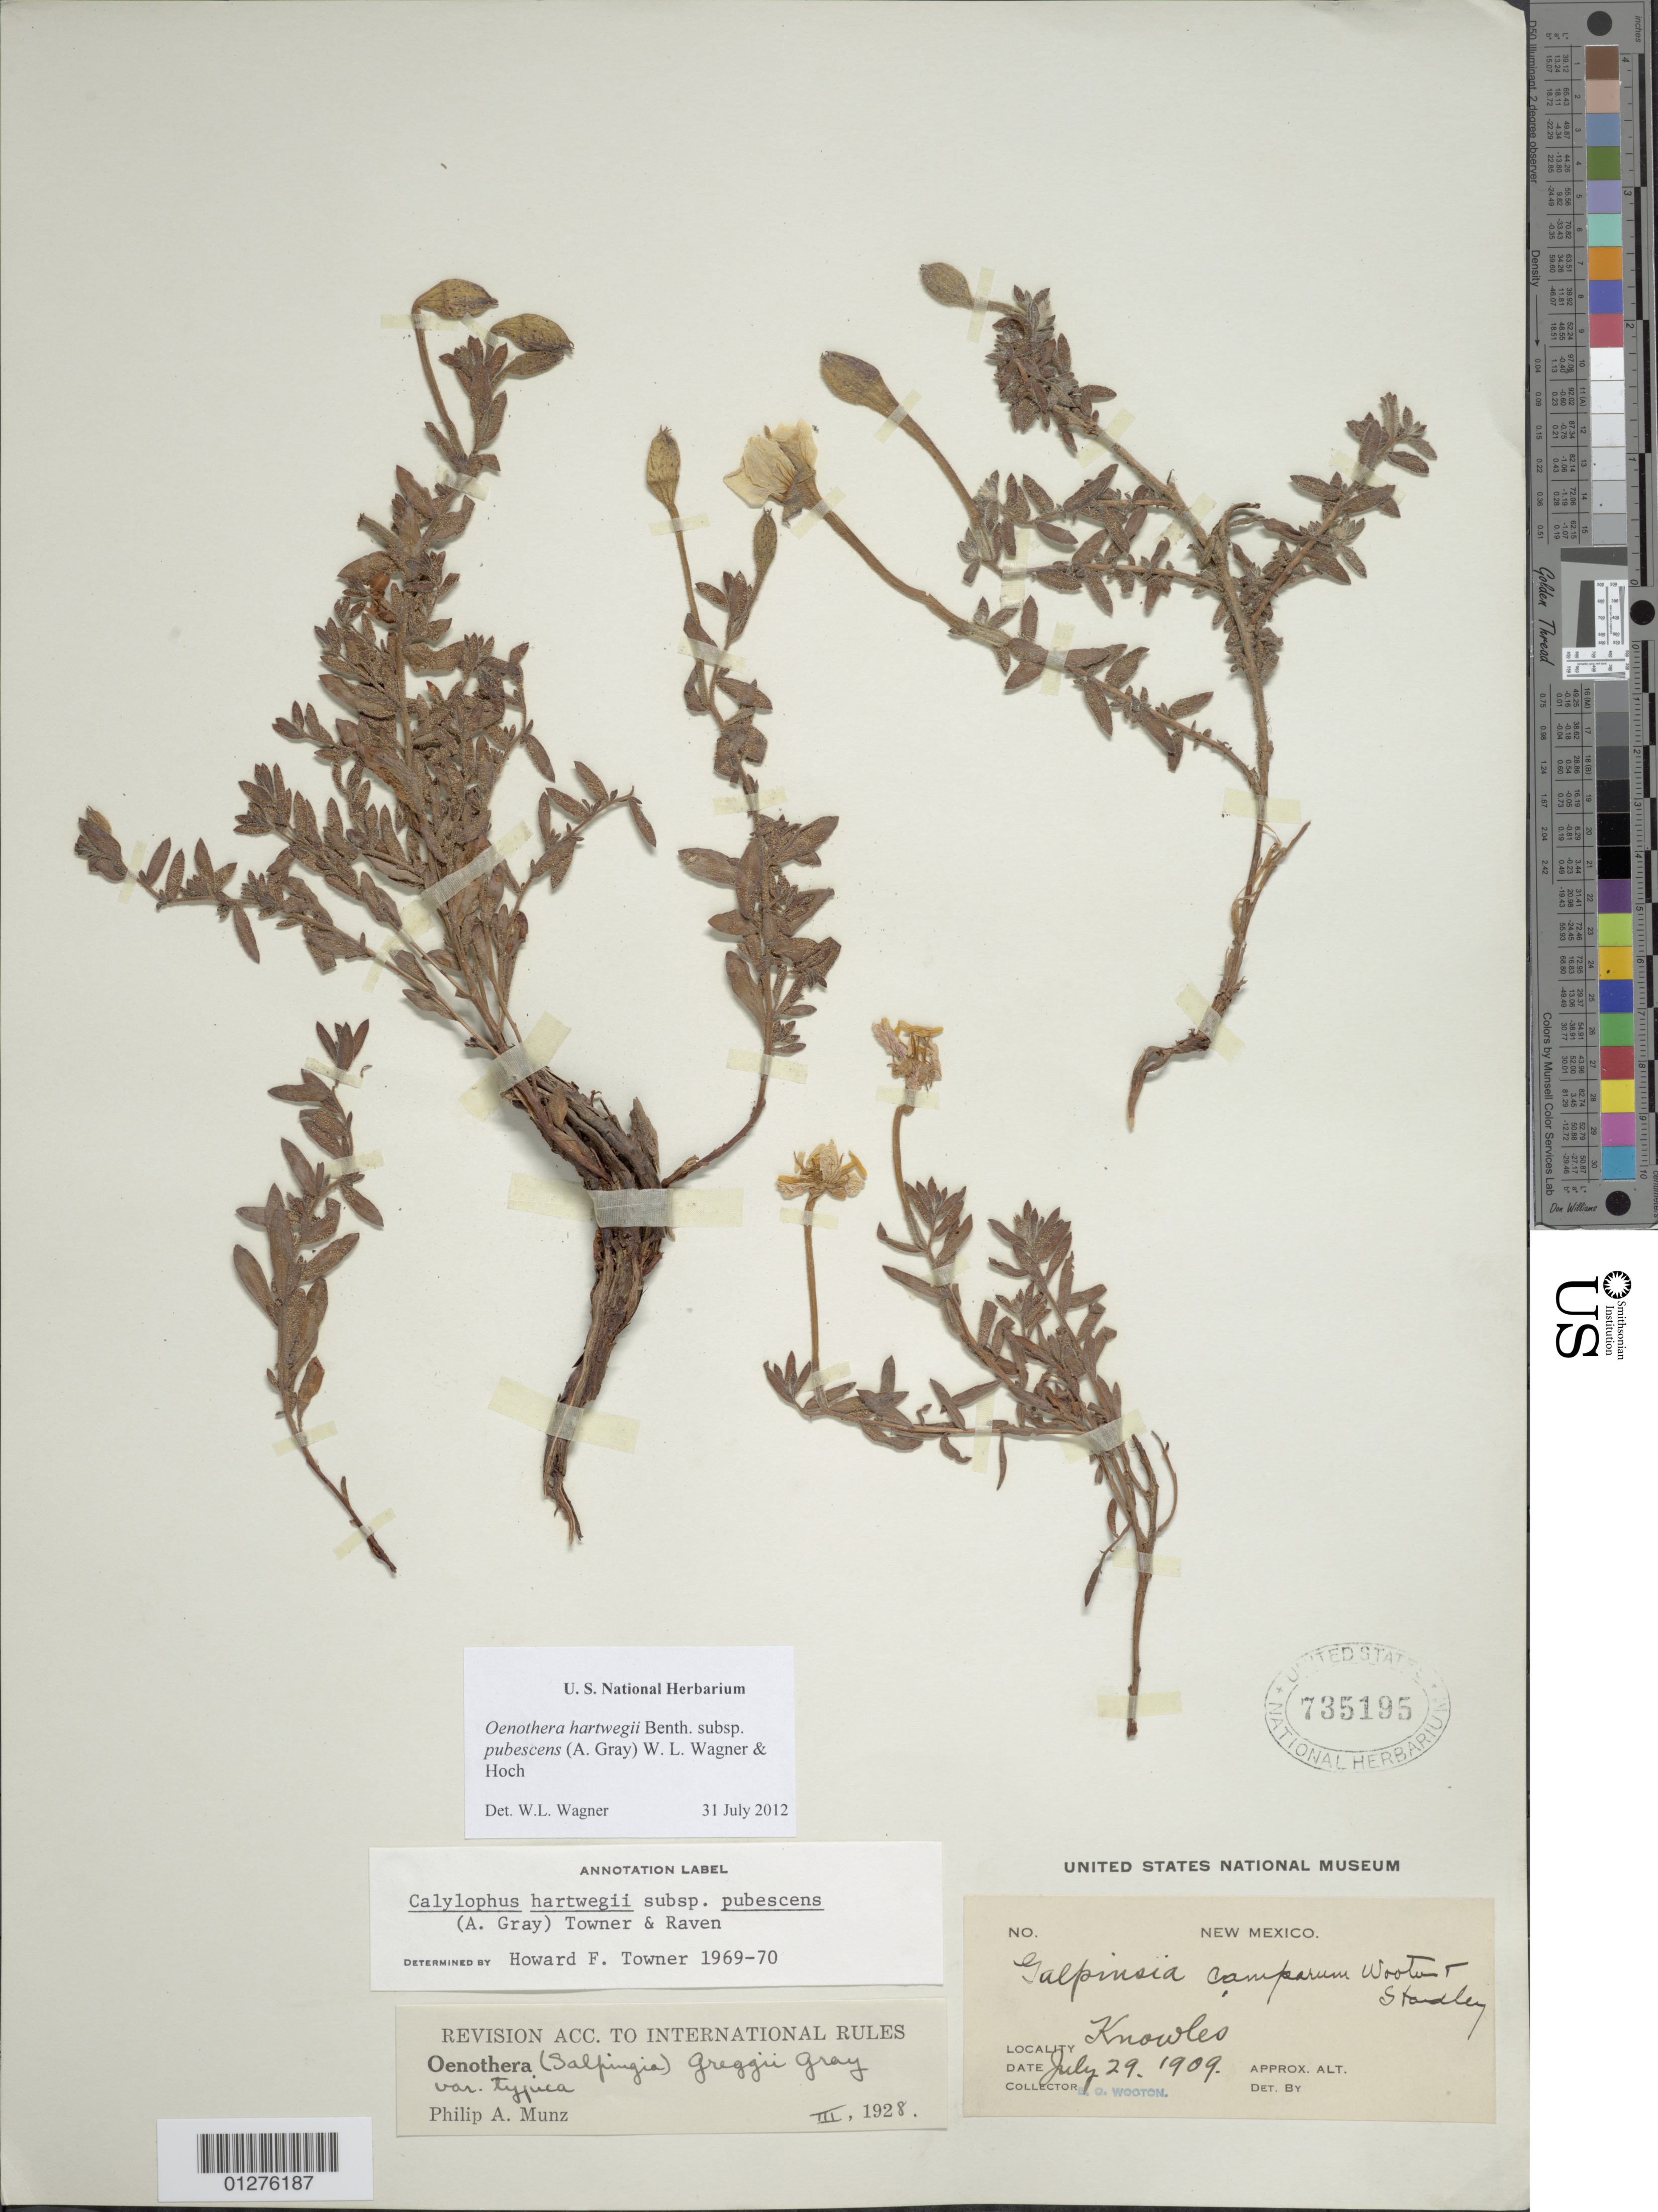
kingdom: Plantae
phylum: Tracheophyta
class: Magnoliopsida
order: Myrtales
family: Onagraceae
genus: Oenothera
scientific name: Oenothera hartwegii subsp. pubescens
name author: (A. Gray) W.L. Wagner & Hoch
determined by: Wagner, W. L., (BOT), Smithsonian Institution - National Museum of Natural History (UNITED STATES)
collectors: E. O. Wooton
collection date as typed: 29 Jul 1909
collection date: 1909-07-29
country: United States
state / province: New Mexico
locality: Knowles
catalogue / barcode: US 735195